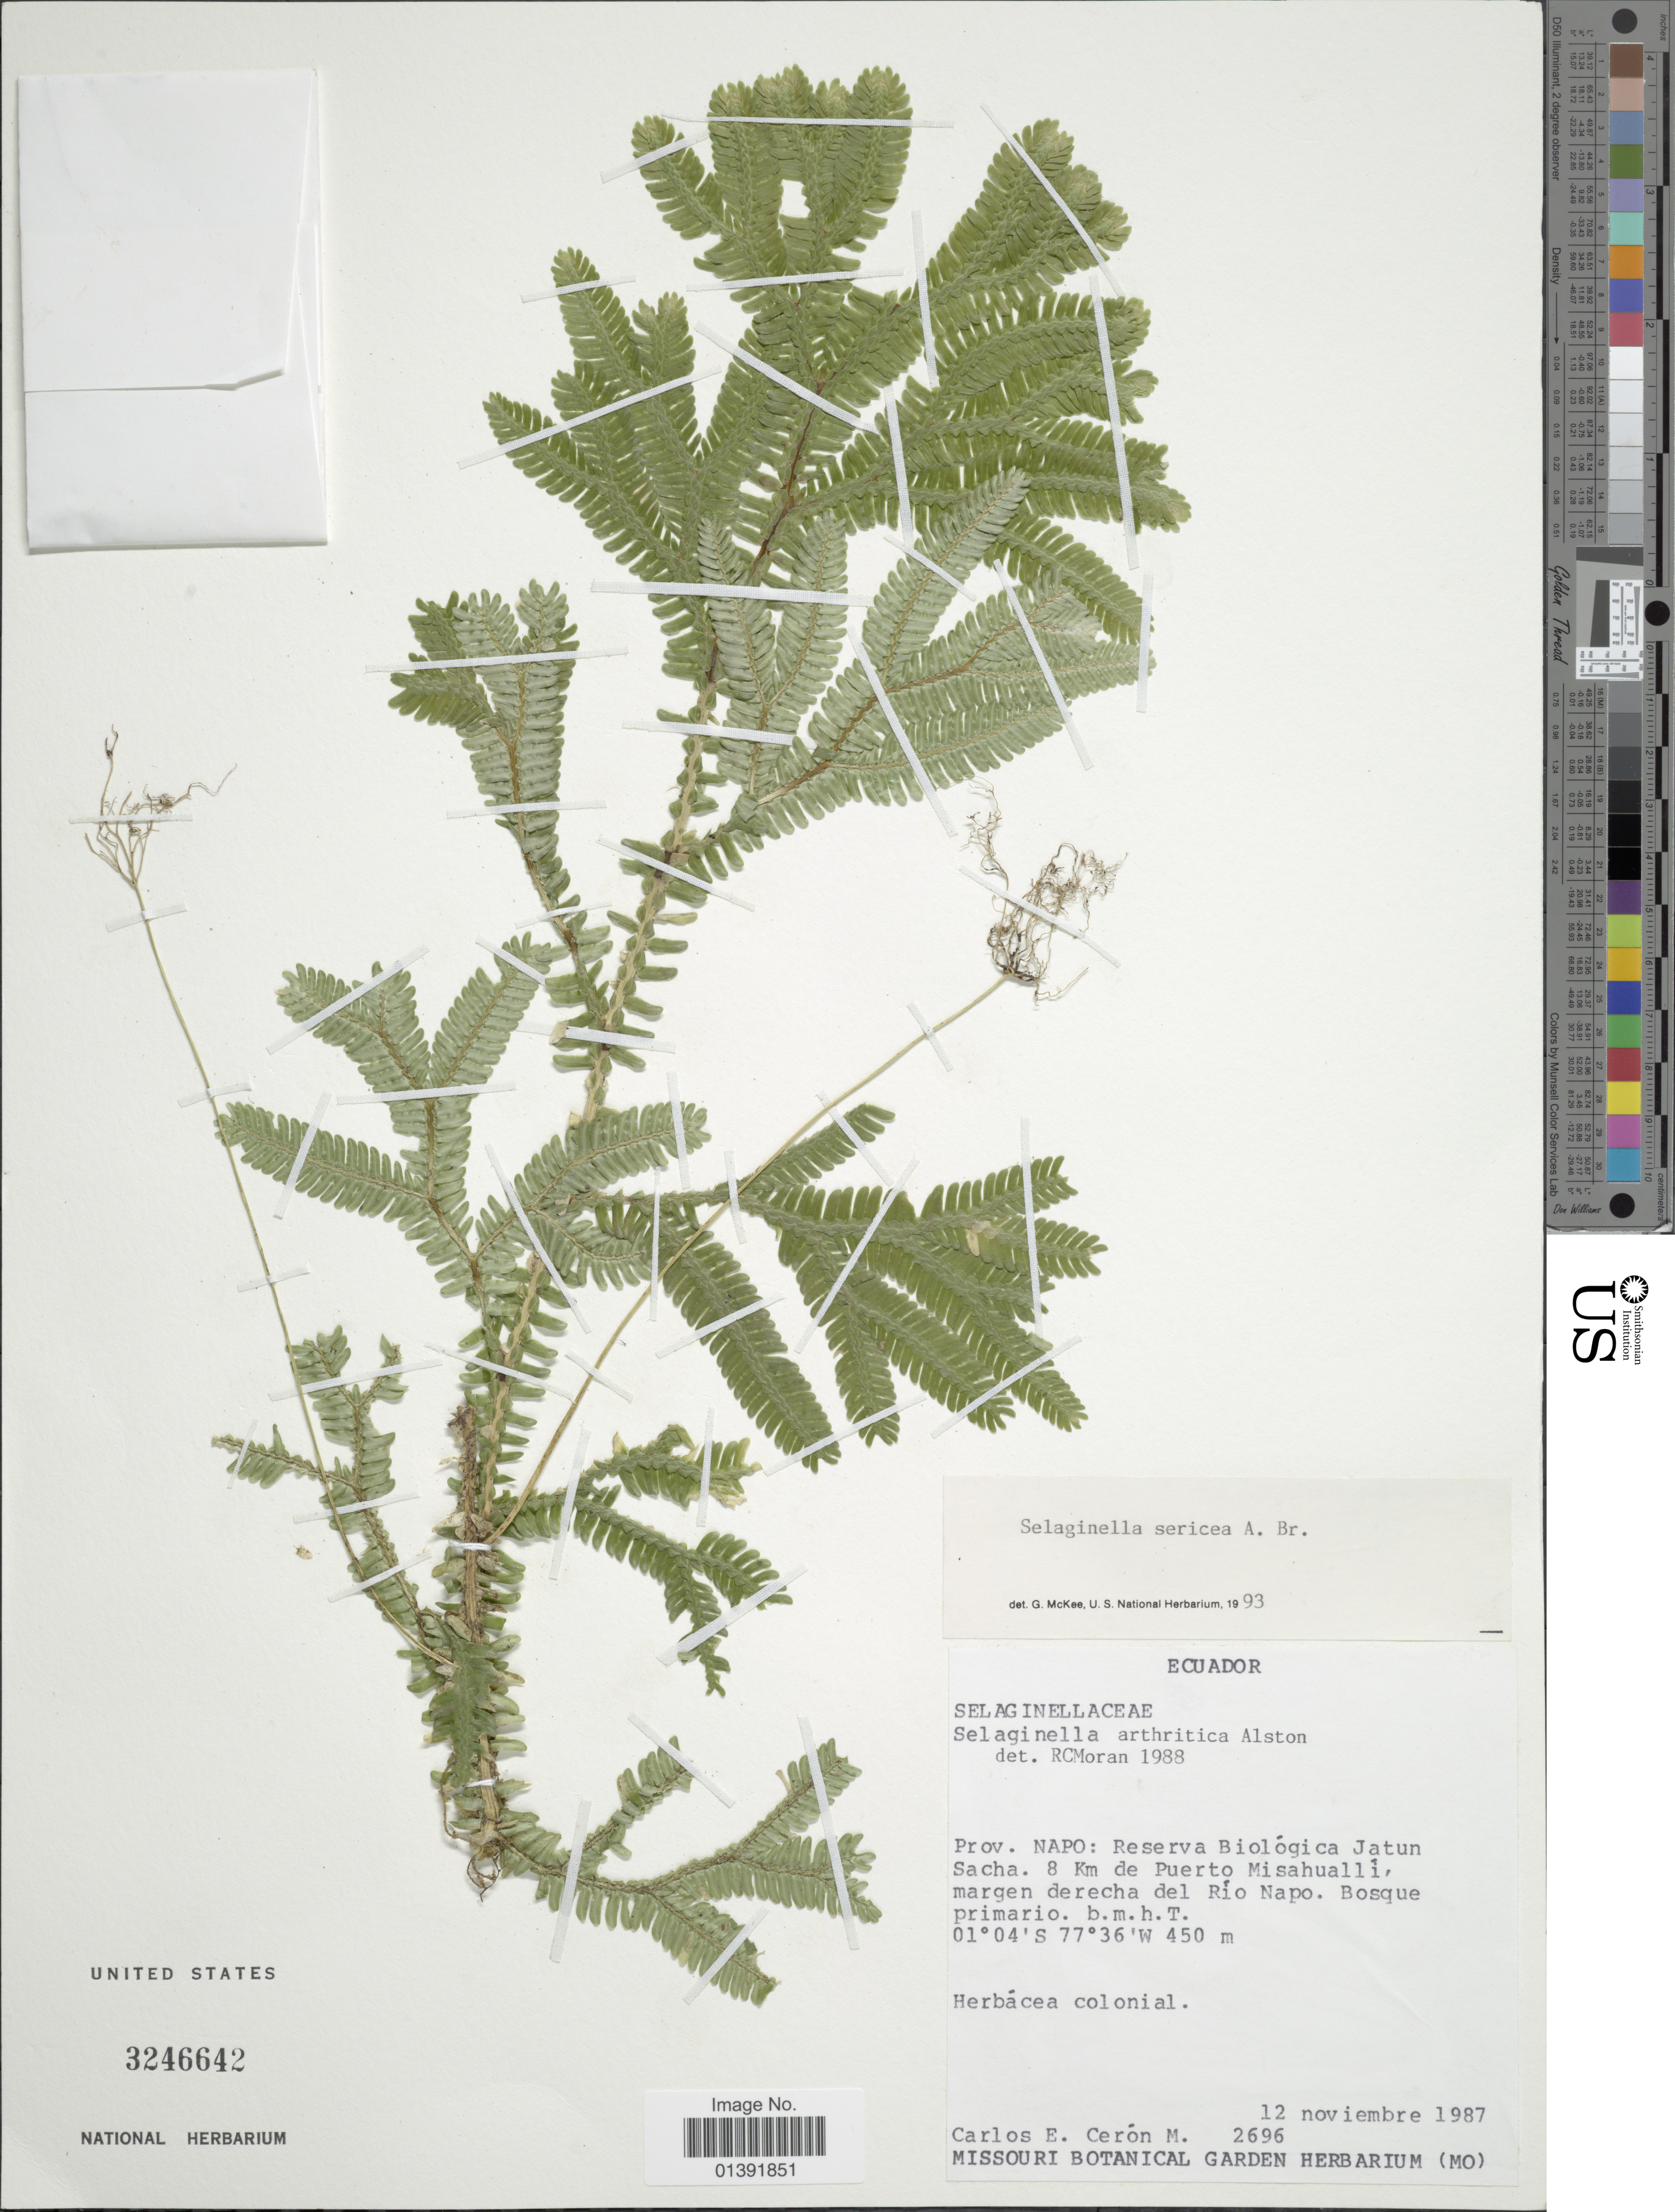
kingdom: Plantae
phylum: Tracheophyta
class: Lycopodiopsida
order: Selaginellales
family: Selaginellaceae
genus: Selaginella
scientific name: Selaginella sericea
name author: A. Braun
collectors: C. E. Cerón M.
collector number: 2696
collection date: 1987-11-12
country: Ecuador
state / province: Napo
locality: Reserva Biologica Jatun Sacha, 8 km de Puerto Misahualli, margen derecha del Rio Napo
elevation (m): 450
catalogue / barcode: US 3246642